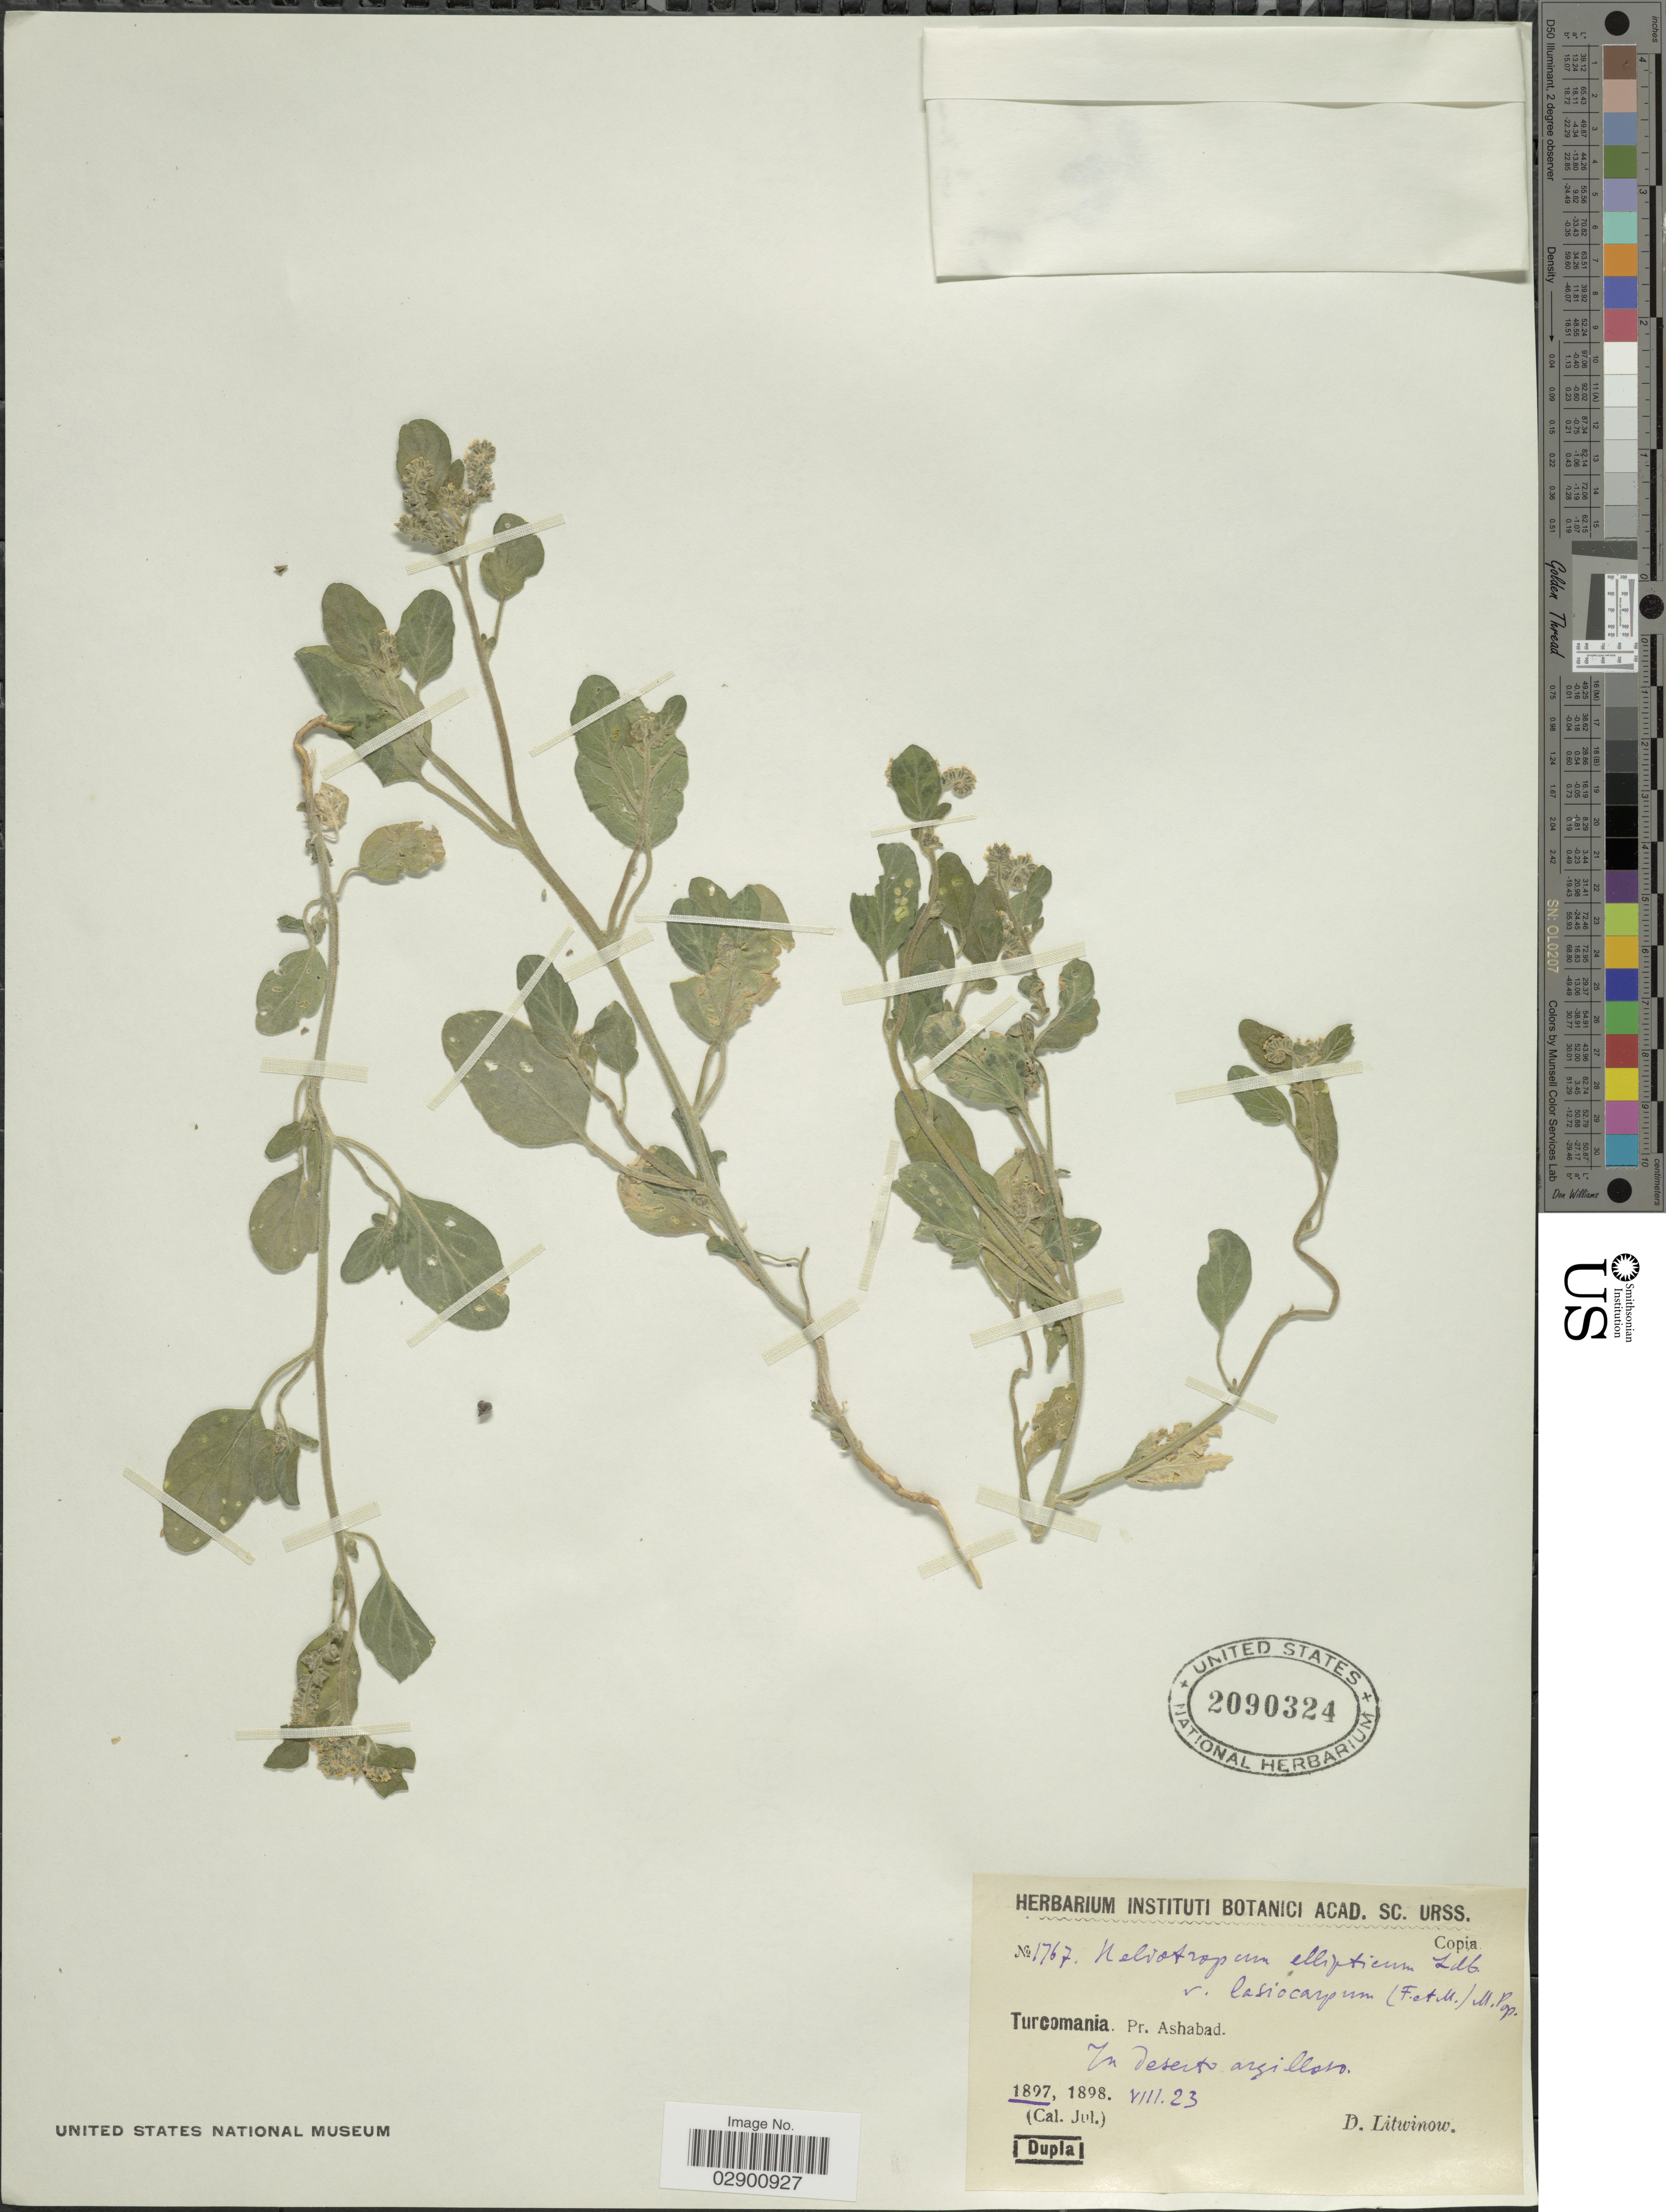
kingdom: Plantae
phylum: Tracheophyta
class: Magnoliopsida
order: Boraginales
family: Heliotropiaceae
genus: Heliotropium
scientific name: Heliotropium europaeum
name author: L.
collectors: D. Litwinow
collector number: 1767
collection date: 1897-08-23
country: Turkey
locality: Pr. Ashabad.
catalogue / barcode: US 2090324